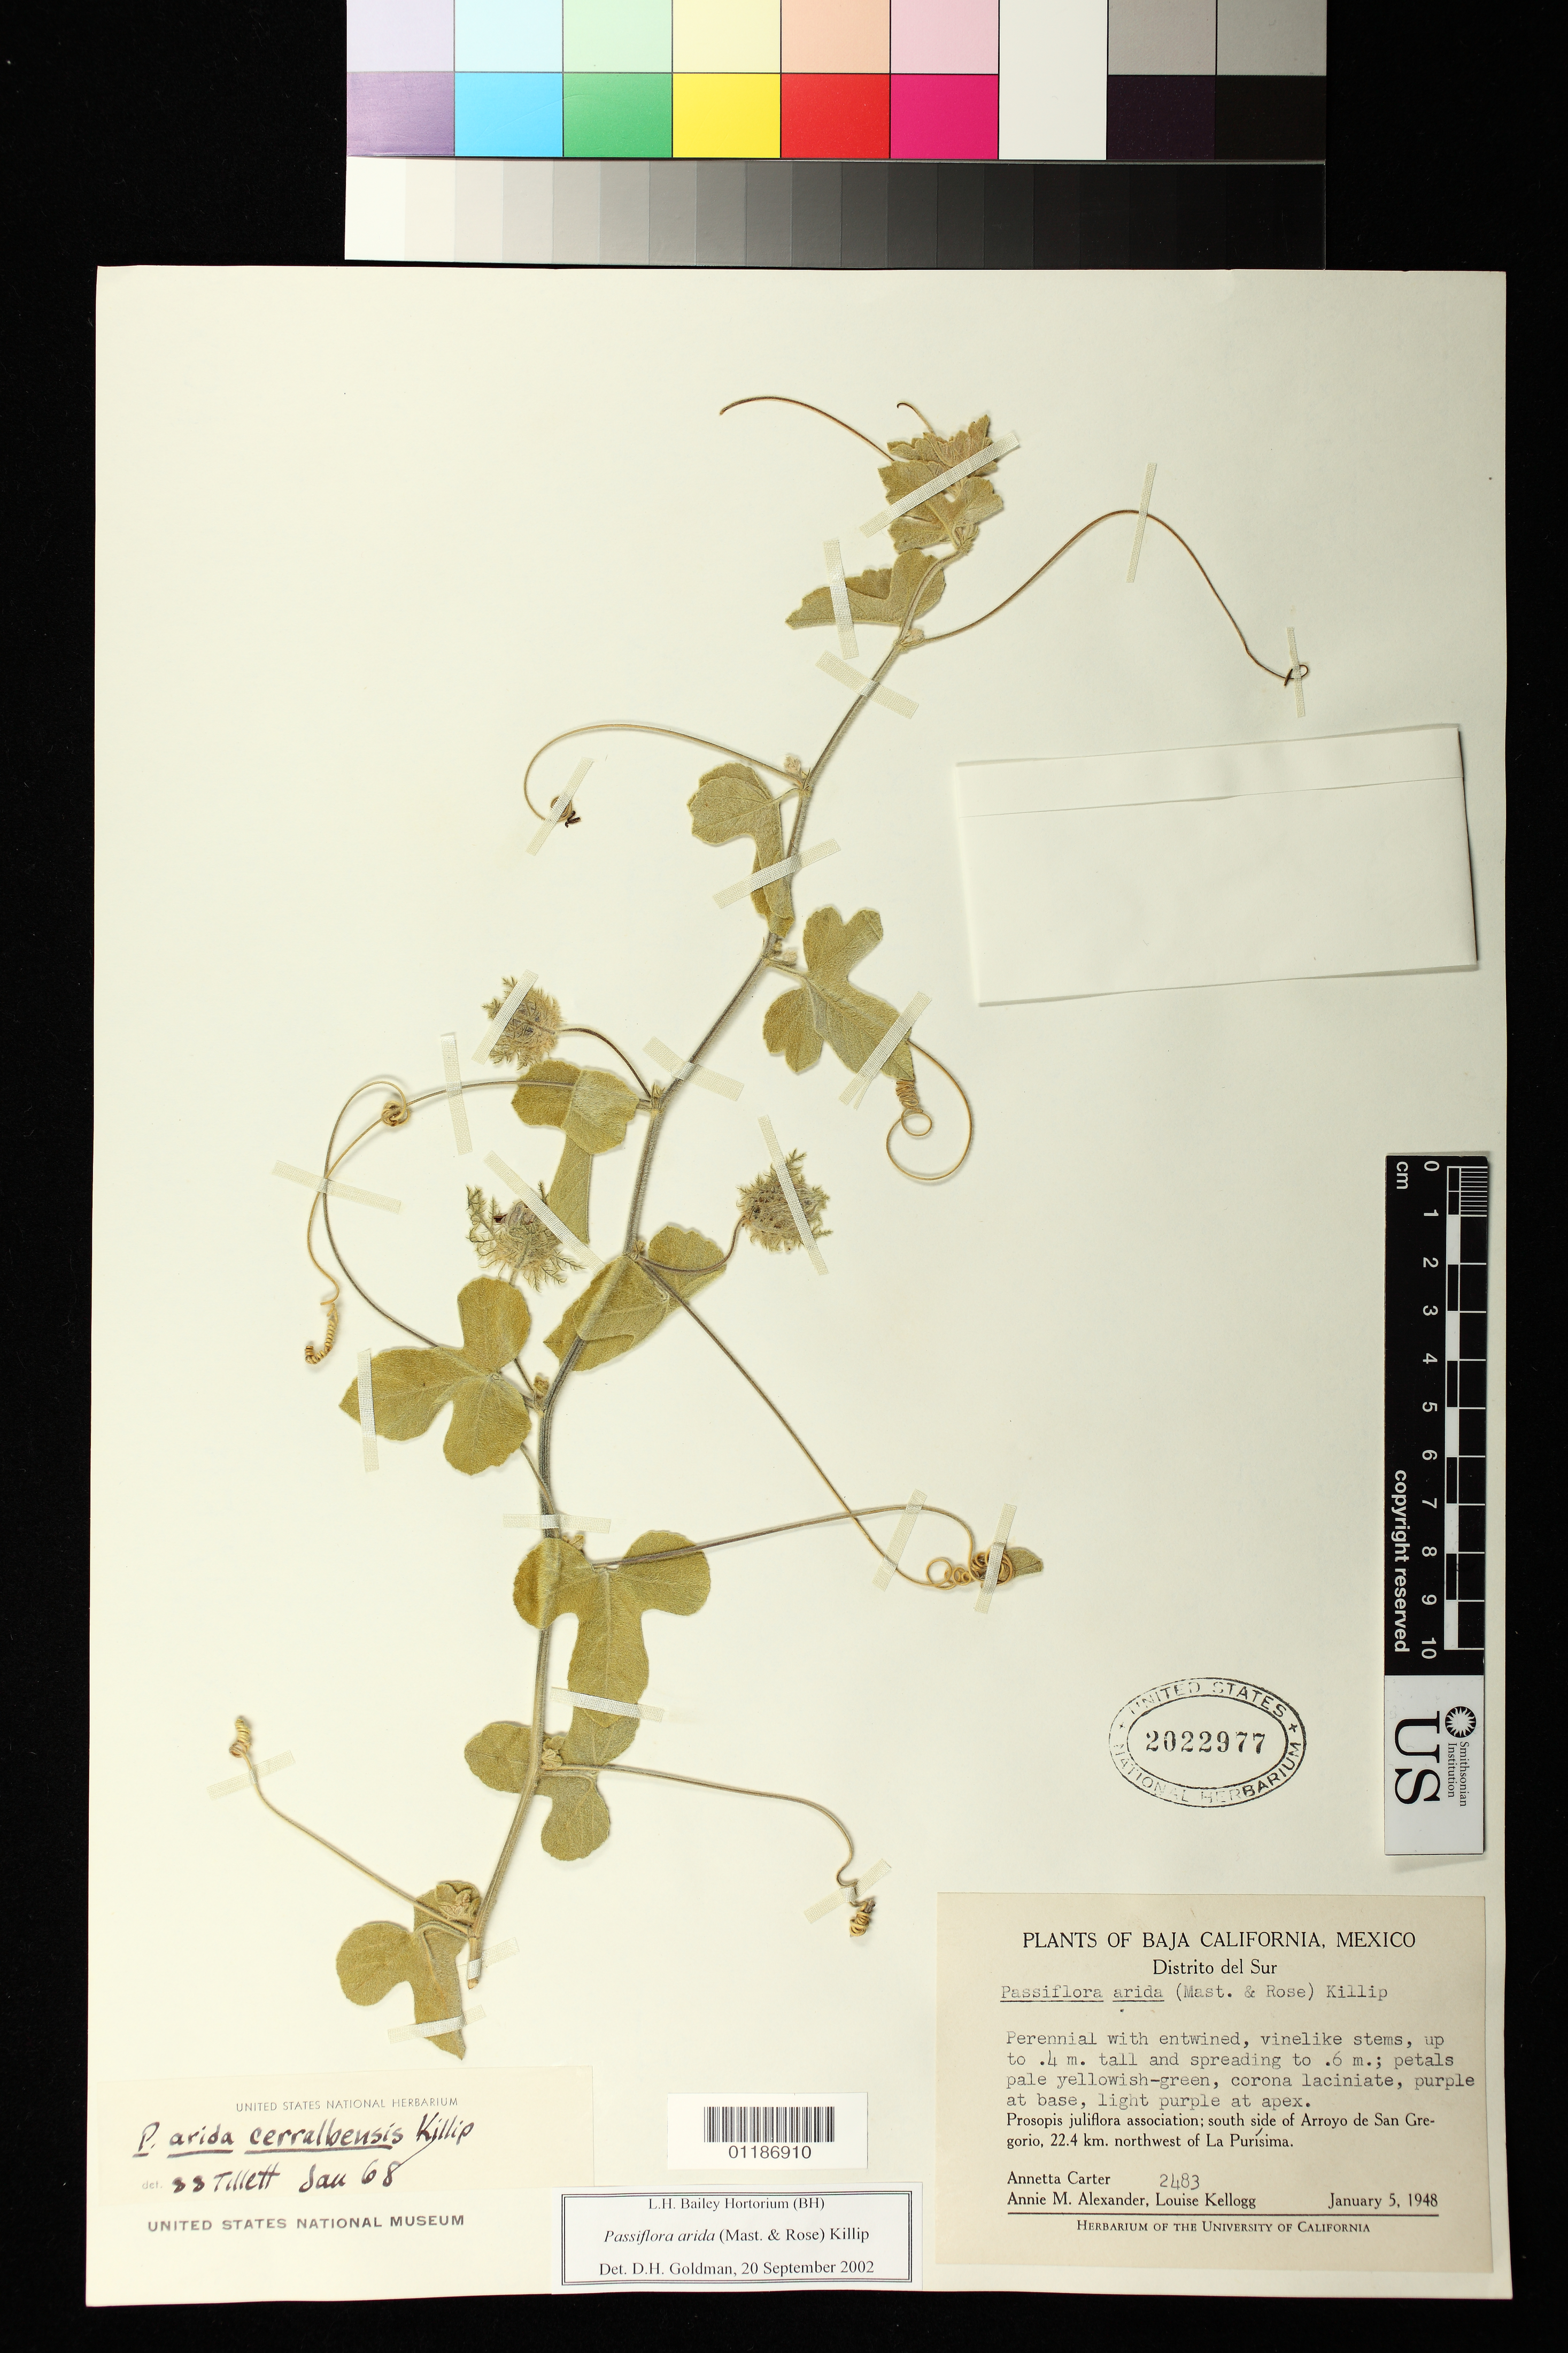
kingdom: Plantae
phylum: Tracheophyta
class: Magnoliopsida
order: Malpighiales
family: Passifloraceae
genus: Passiflora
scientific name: Passiflora pentaschista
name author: (Killip) Svoboda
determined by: Svoboda, Harlan T., (NA), US Department of Agriculture (UNITED STATES)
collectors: A. M. Carter, A. M. Alexander & L. Kellogg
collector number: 2483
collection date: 1948-01-05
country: Mexico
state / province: Baja California Sur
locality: South side of Arroyo de San Gregoria, 22.4 km. NW of La Purisima.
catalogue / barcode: US 2022977